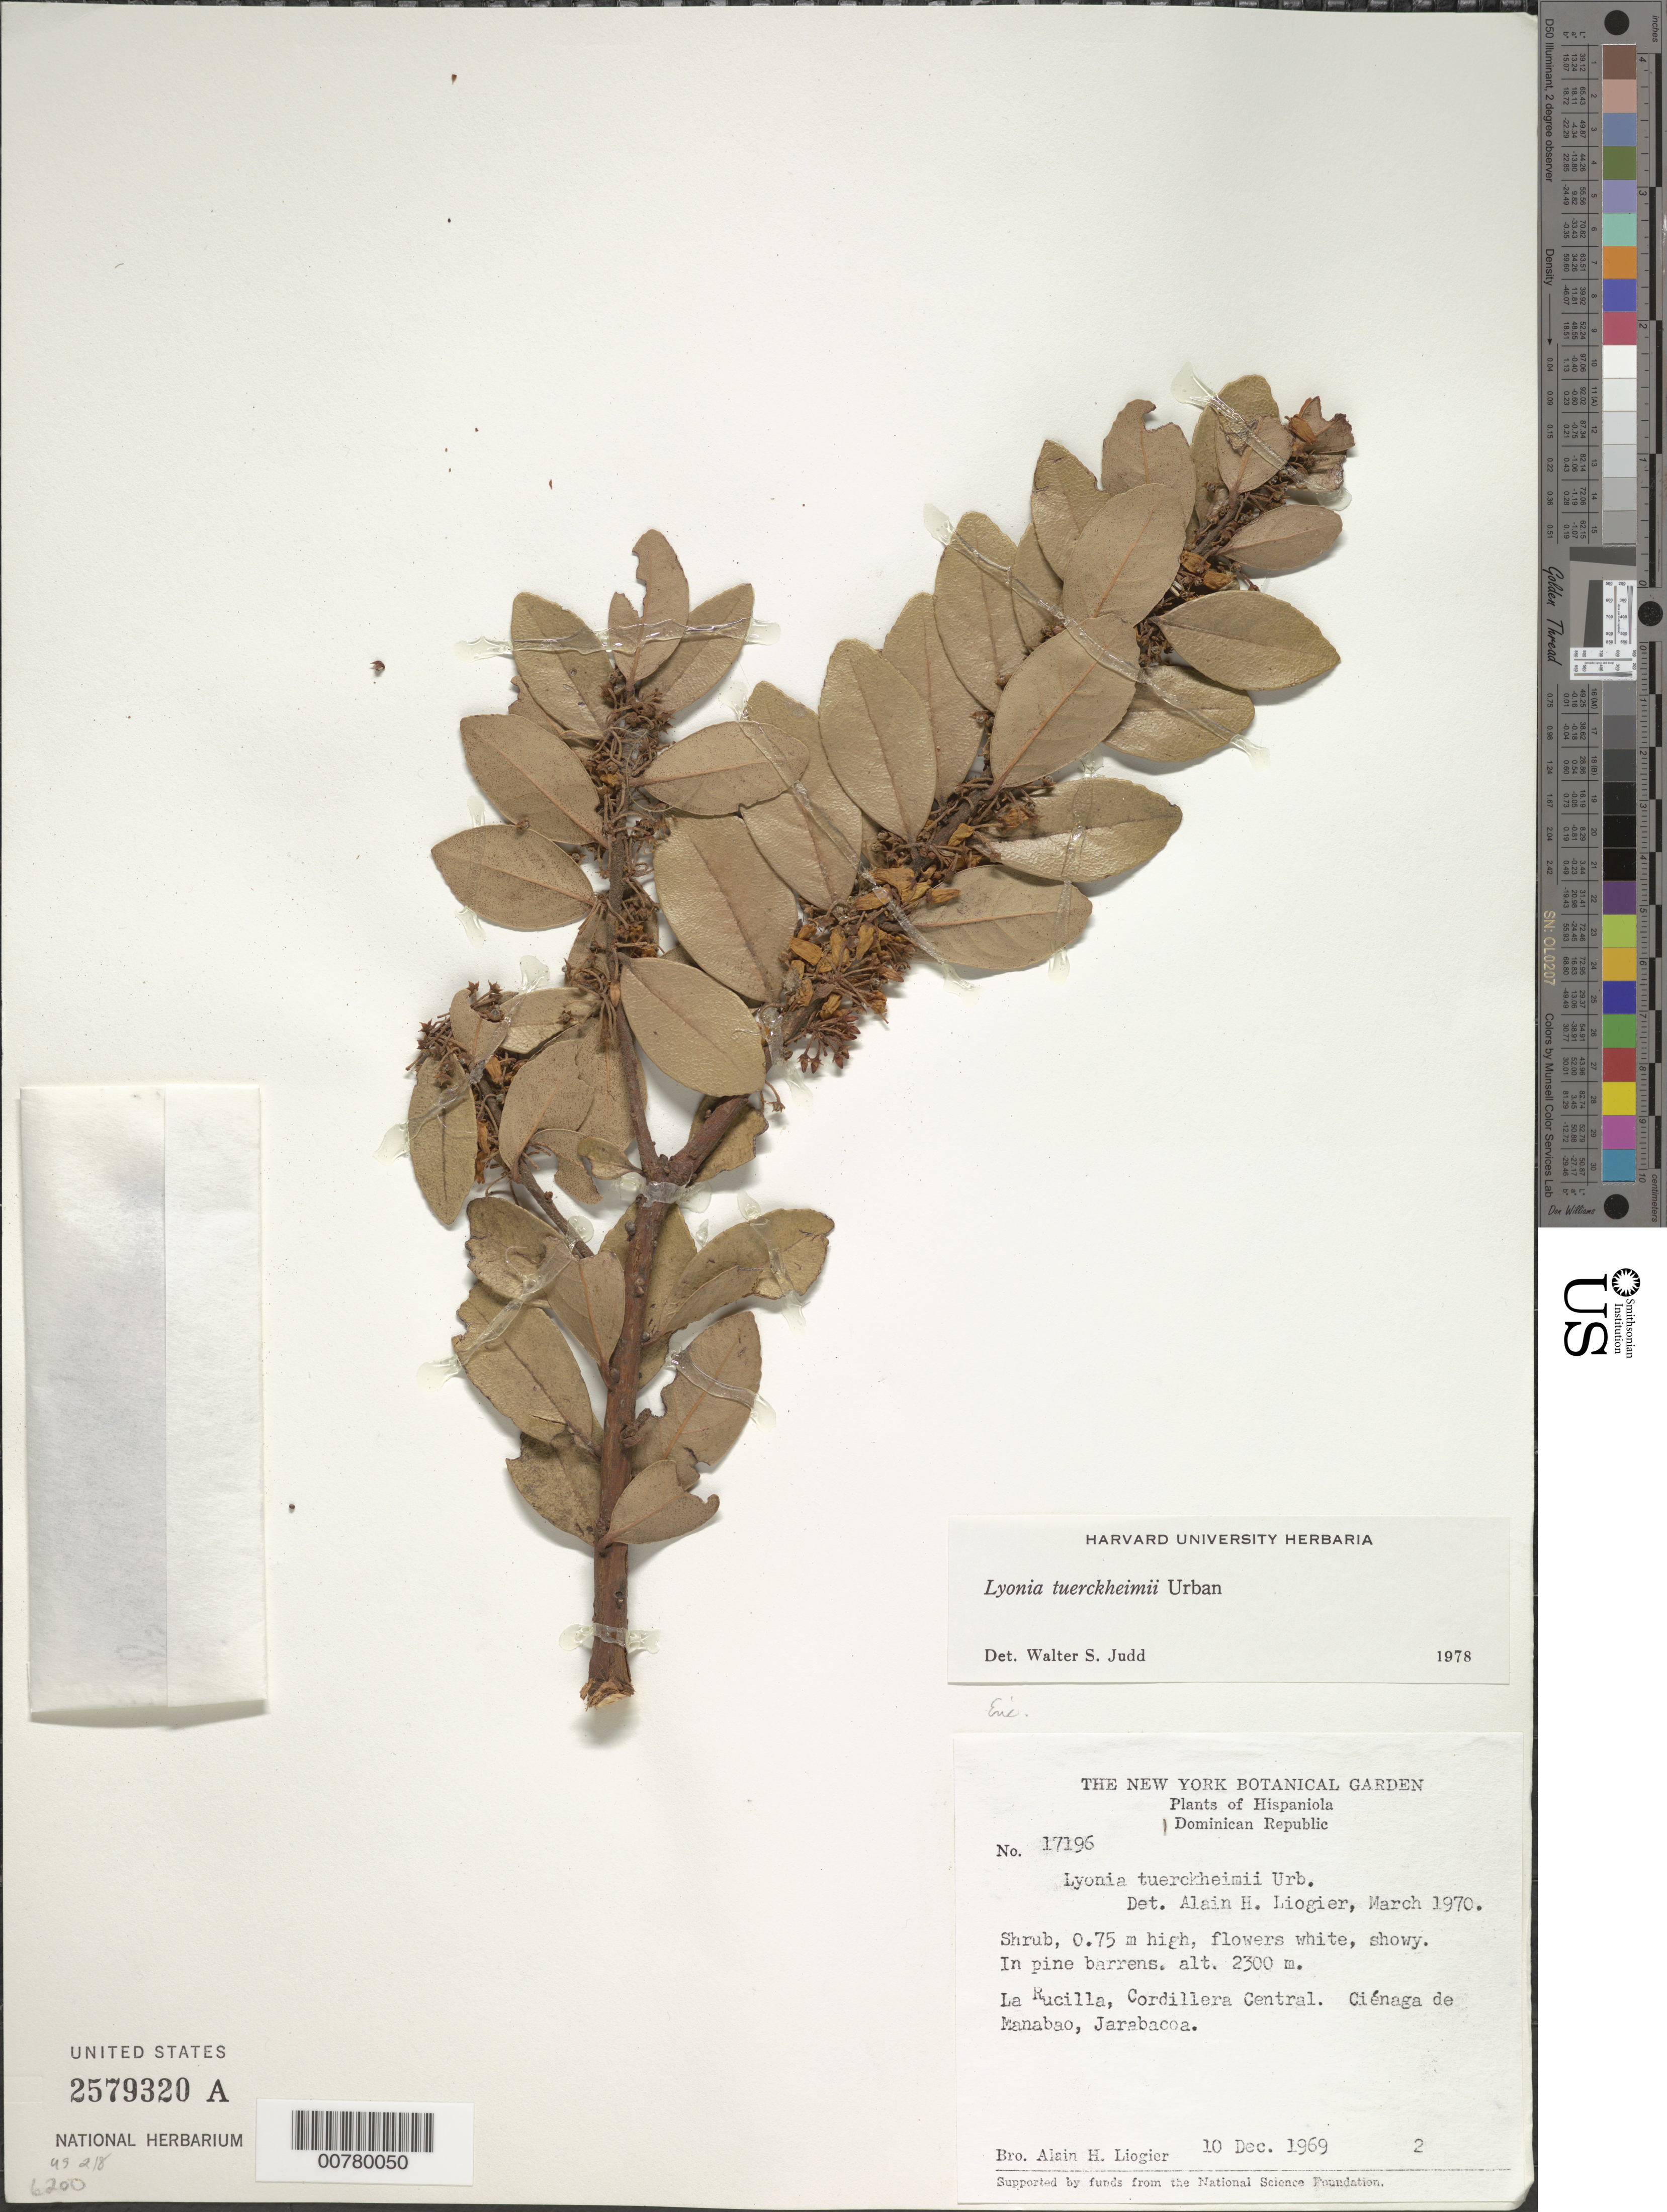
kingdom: Plantae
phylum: Tracheophyta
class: Magnoliopsida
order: Ericales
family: Ericaceae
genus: Lyonia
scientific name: Lyonia tuerckheimii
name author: Urb.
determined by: Judd, Walter S.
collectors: A. H. Liogier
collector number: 17196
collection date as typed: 10 Dec 1969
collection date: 1969-12-10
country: Dominican Republic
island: Hispaniola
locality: La Rucilla, Cordillera Central, Ciénaga de Manabao, Jarabacoa.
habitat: In pine barrens.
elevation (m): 2300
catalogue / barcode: US 2579320A